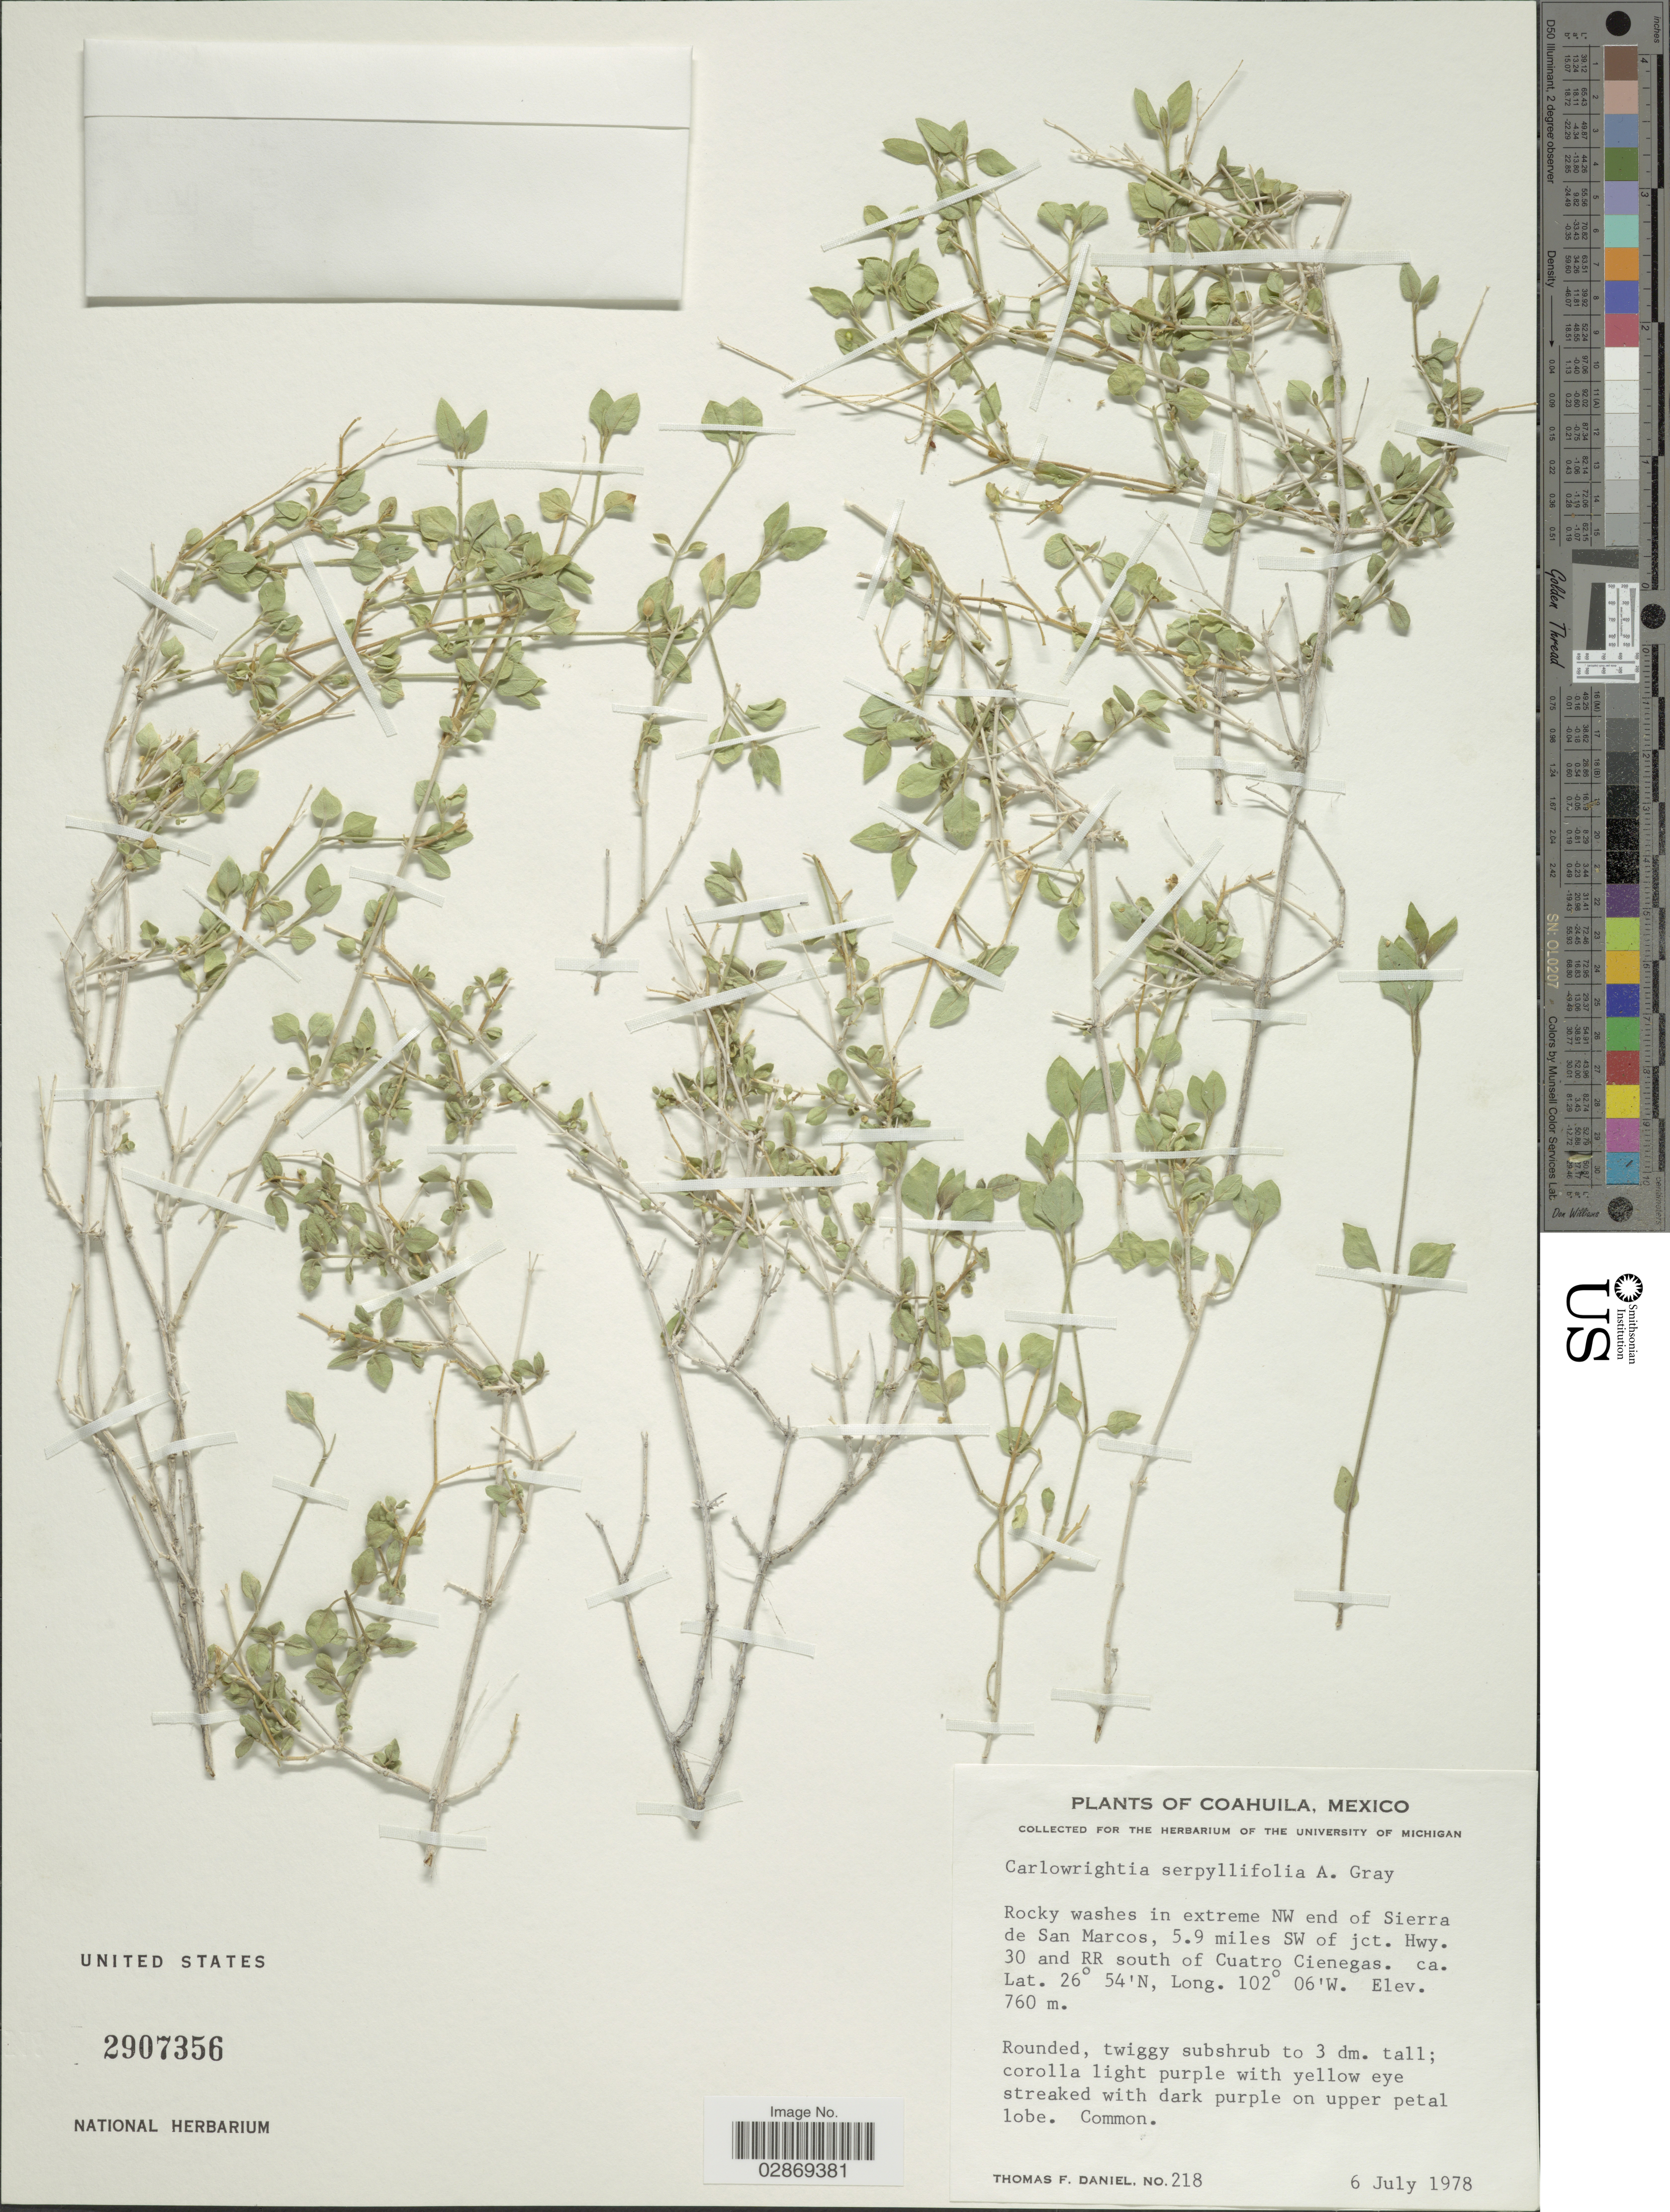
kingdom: Plantae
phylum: Tracheophyta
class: Magnoliopsida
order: Lamiales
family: Acanthaceae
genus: Carlowrightia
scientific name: Carlowrightia serpyllifolia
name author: A. Gray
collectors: T. F. Daniel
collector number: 218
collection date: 1978-07-06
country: Mexico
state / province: Coahuila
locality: Rocky washes in extreme NW end of Sierra de San Marcos, 5.9 miles SW of jct. Hwy. 30 and RR south of Cuatro Cienegas.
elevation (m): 760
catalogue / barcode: US 2907356